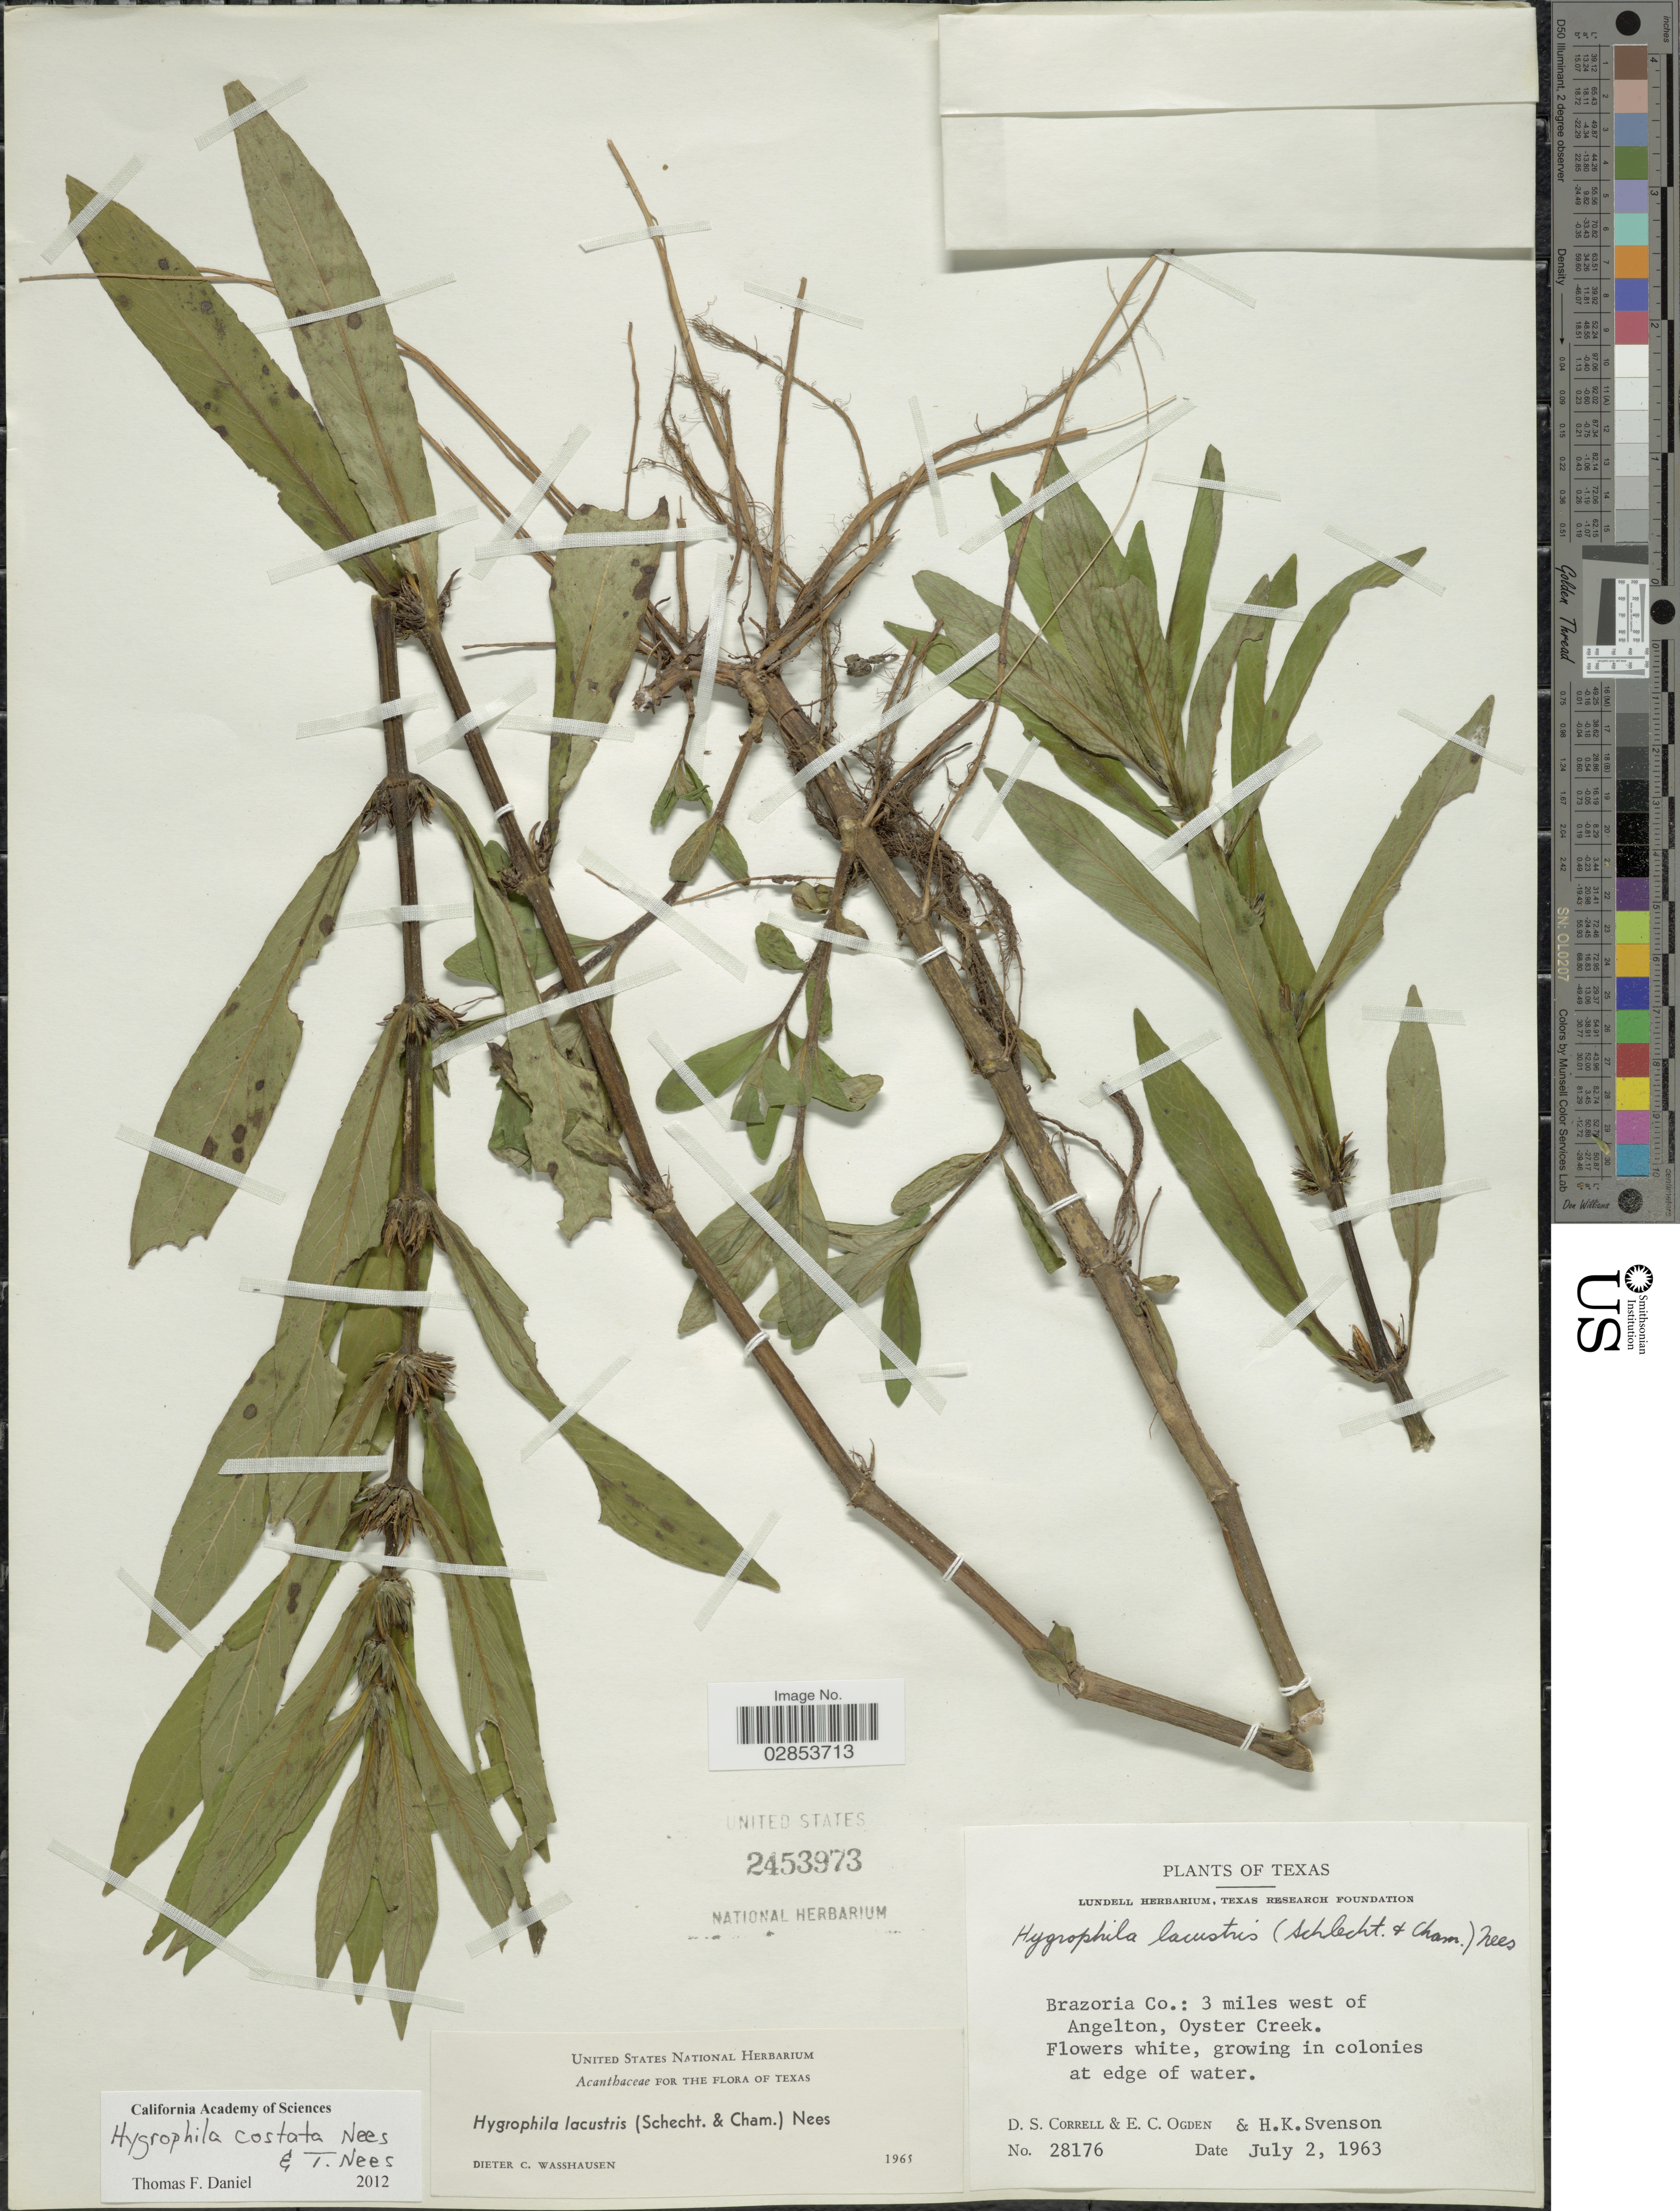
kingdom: Plantae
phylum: Tracheophyta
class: Magnoliopsida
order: Lamiales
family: Acanthaceae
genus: Hygrophila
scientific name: Hygrophila costata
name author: Nees & T. Nees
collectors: D. S. Correll, E. Ogden & H. K. Svenson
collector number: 28176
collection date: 1963-07-02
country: United States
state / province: Texas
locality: Brazoria Co.: 3 miles west of Angelton, Oyster Creek.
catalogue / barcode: US 2453973